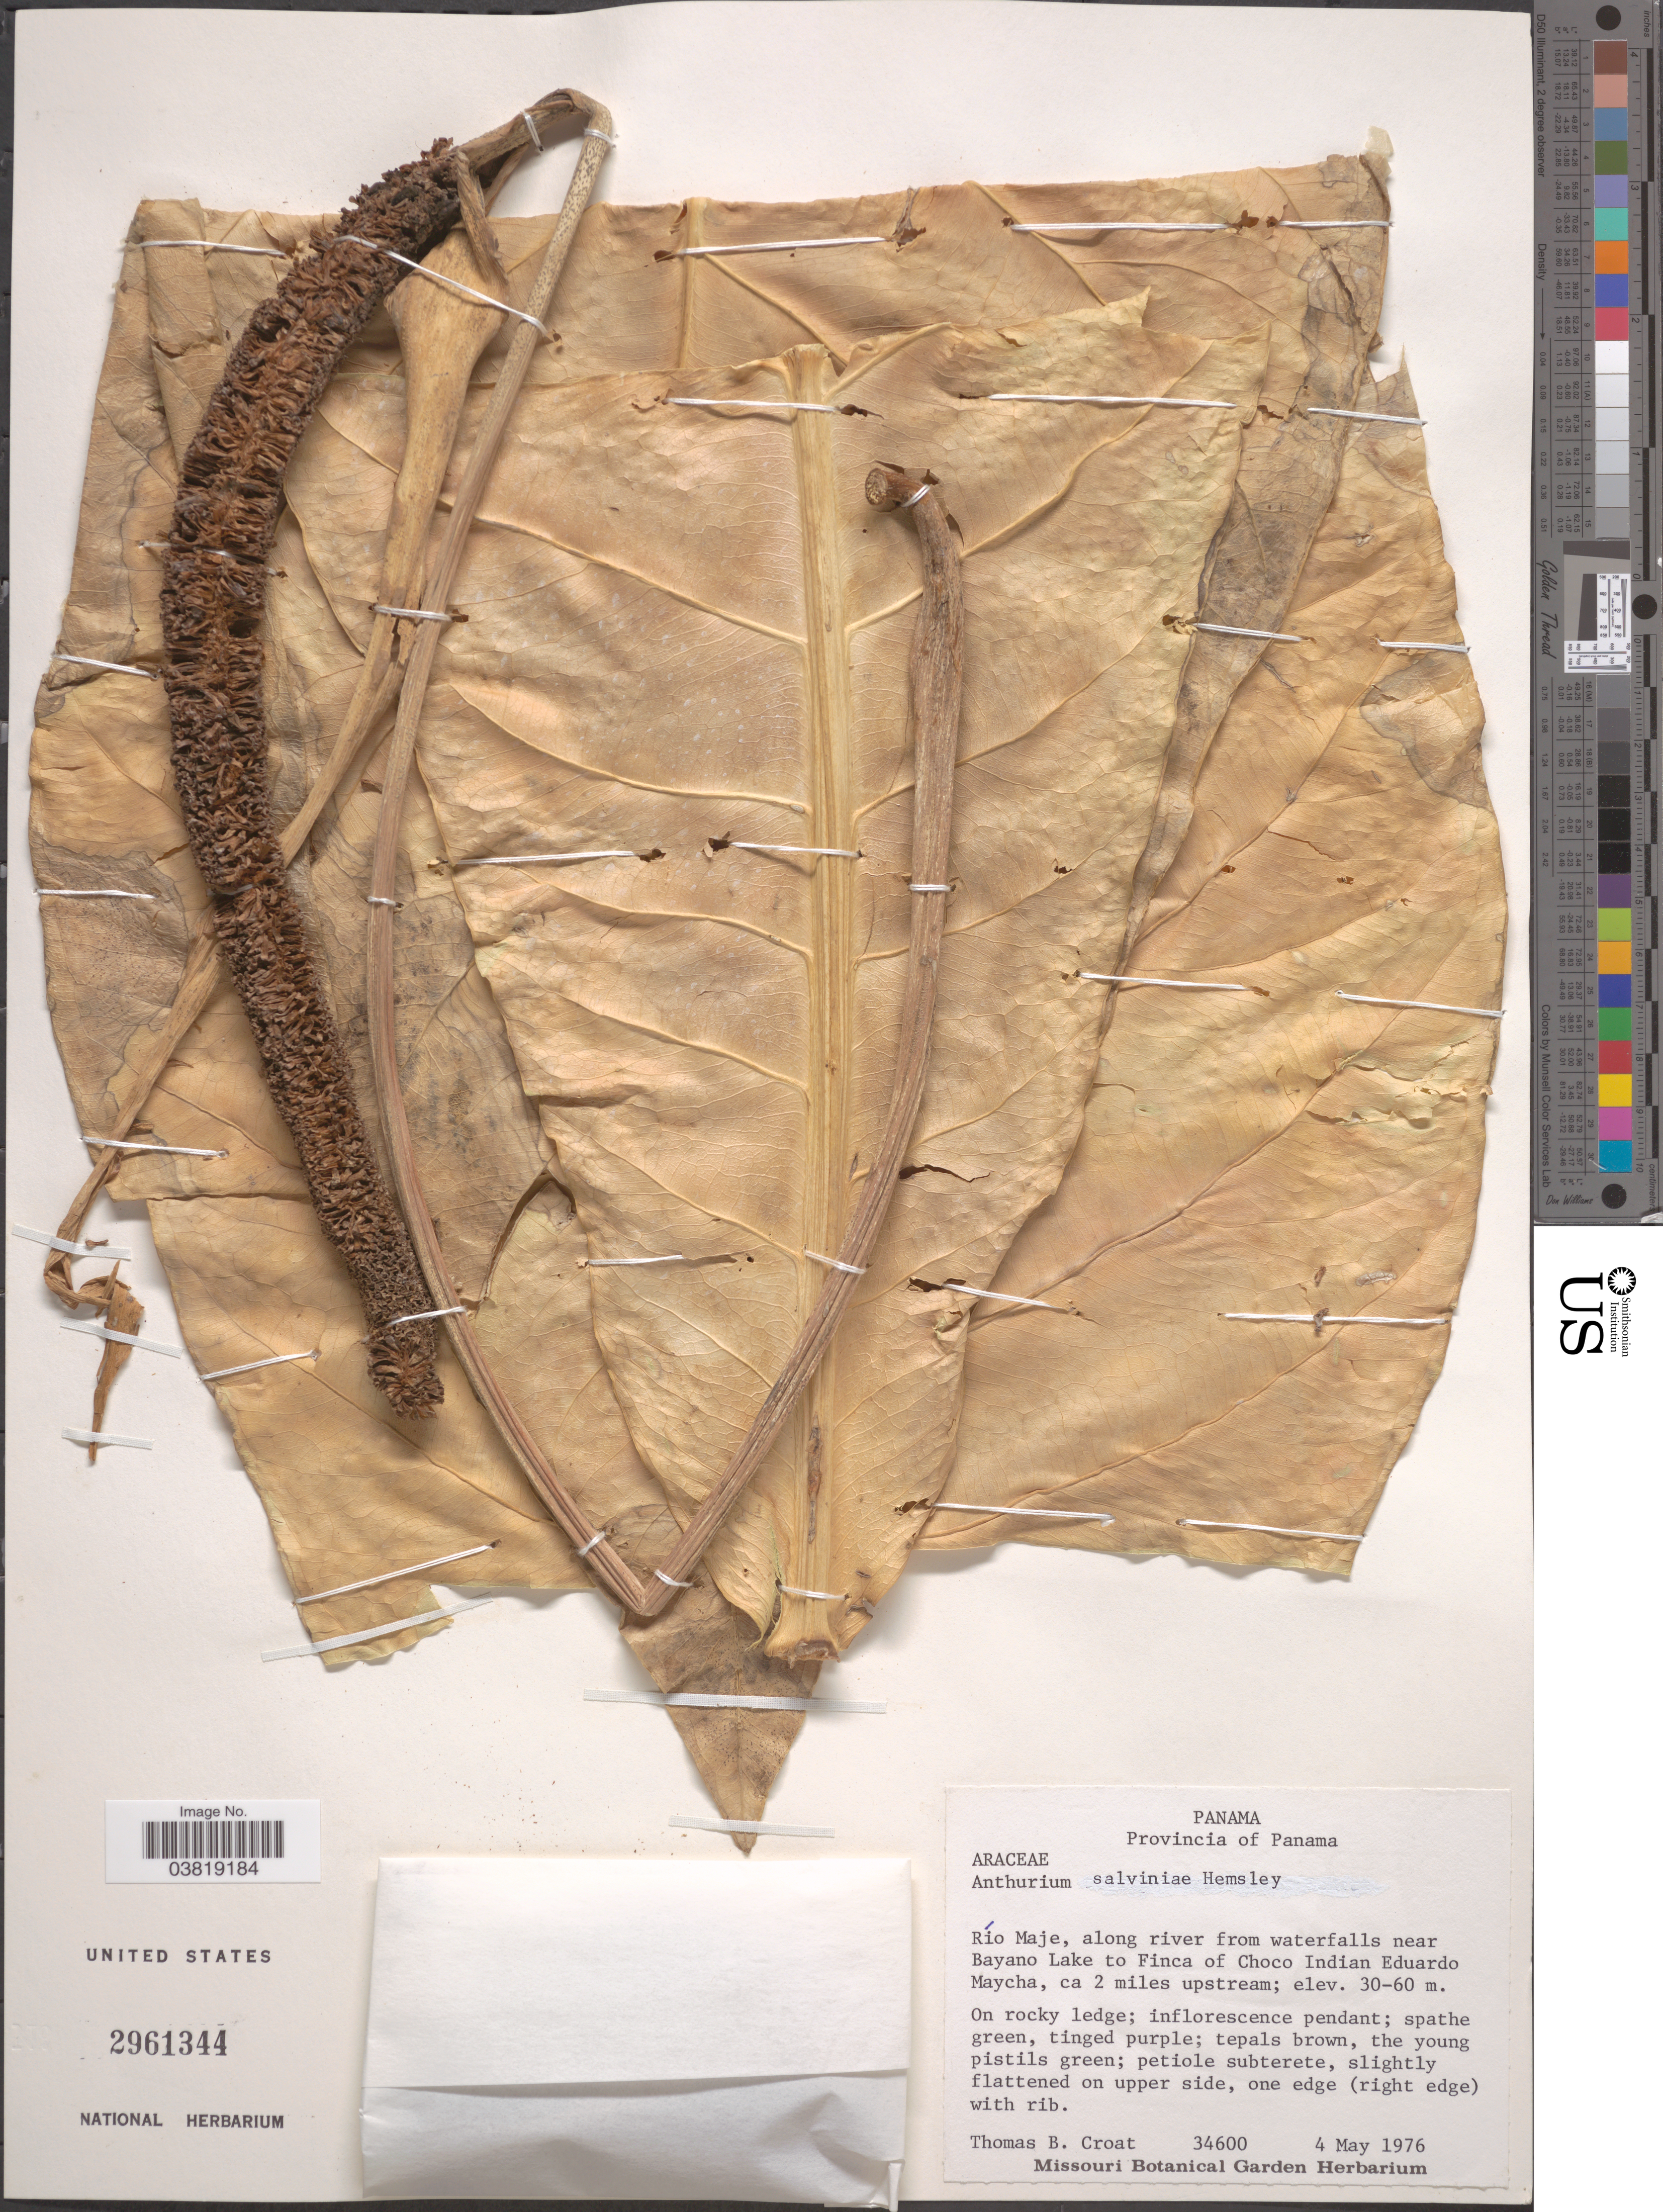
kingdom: Plantae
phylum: Tracheophyta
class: Liliopsida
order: Alismatales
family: Araceae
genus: Anthurium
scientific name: Anthurium salvinii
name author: Hemsl.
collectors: T. B. Croat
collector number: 34600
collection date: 1976-05-04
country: Panama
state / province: Panamá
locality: Provincia de Panama. Río Maje, along river from waterfalls near Bayano Lake to Finca of Choco Indian Eduardo Maycha, ca 2 miles upstream.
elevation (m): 30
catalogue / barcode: US 2961344